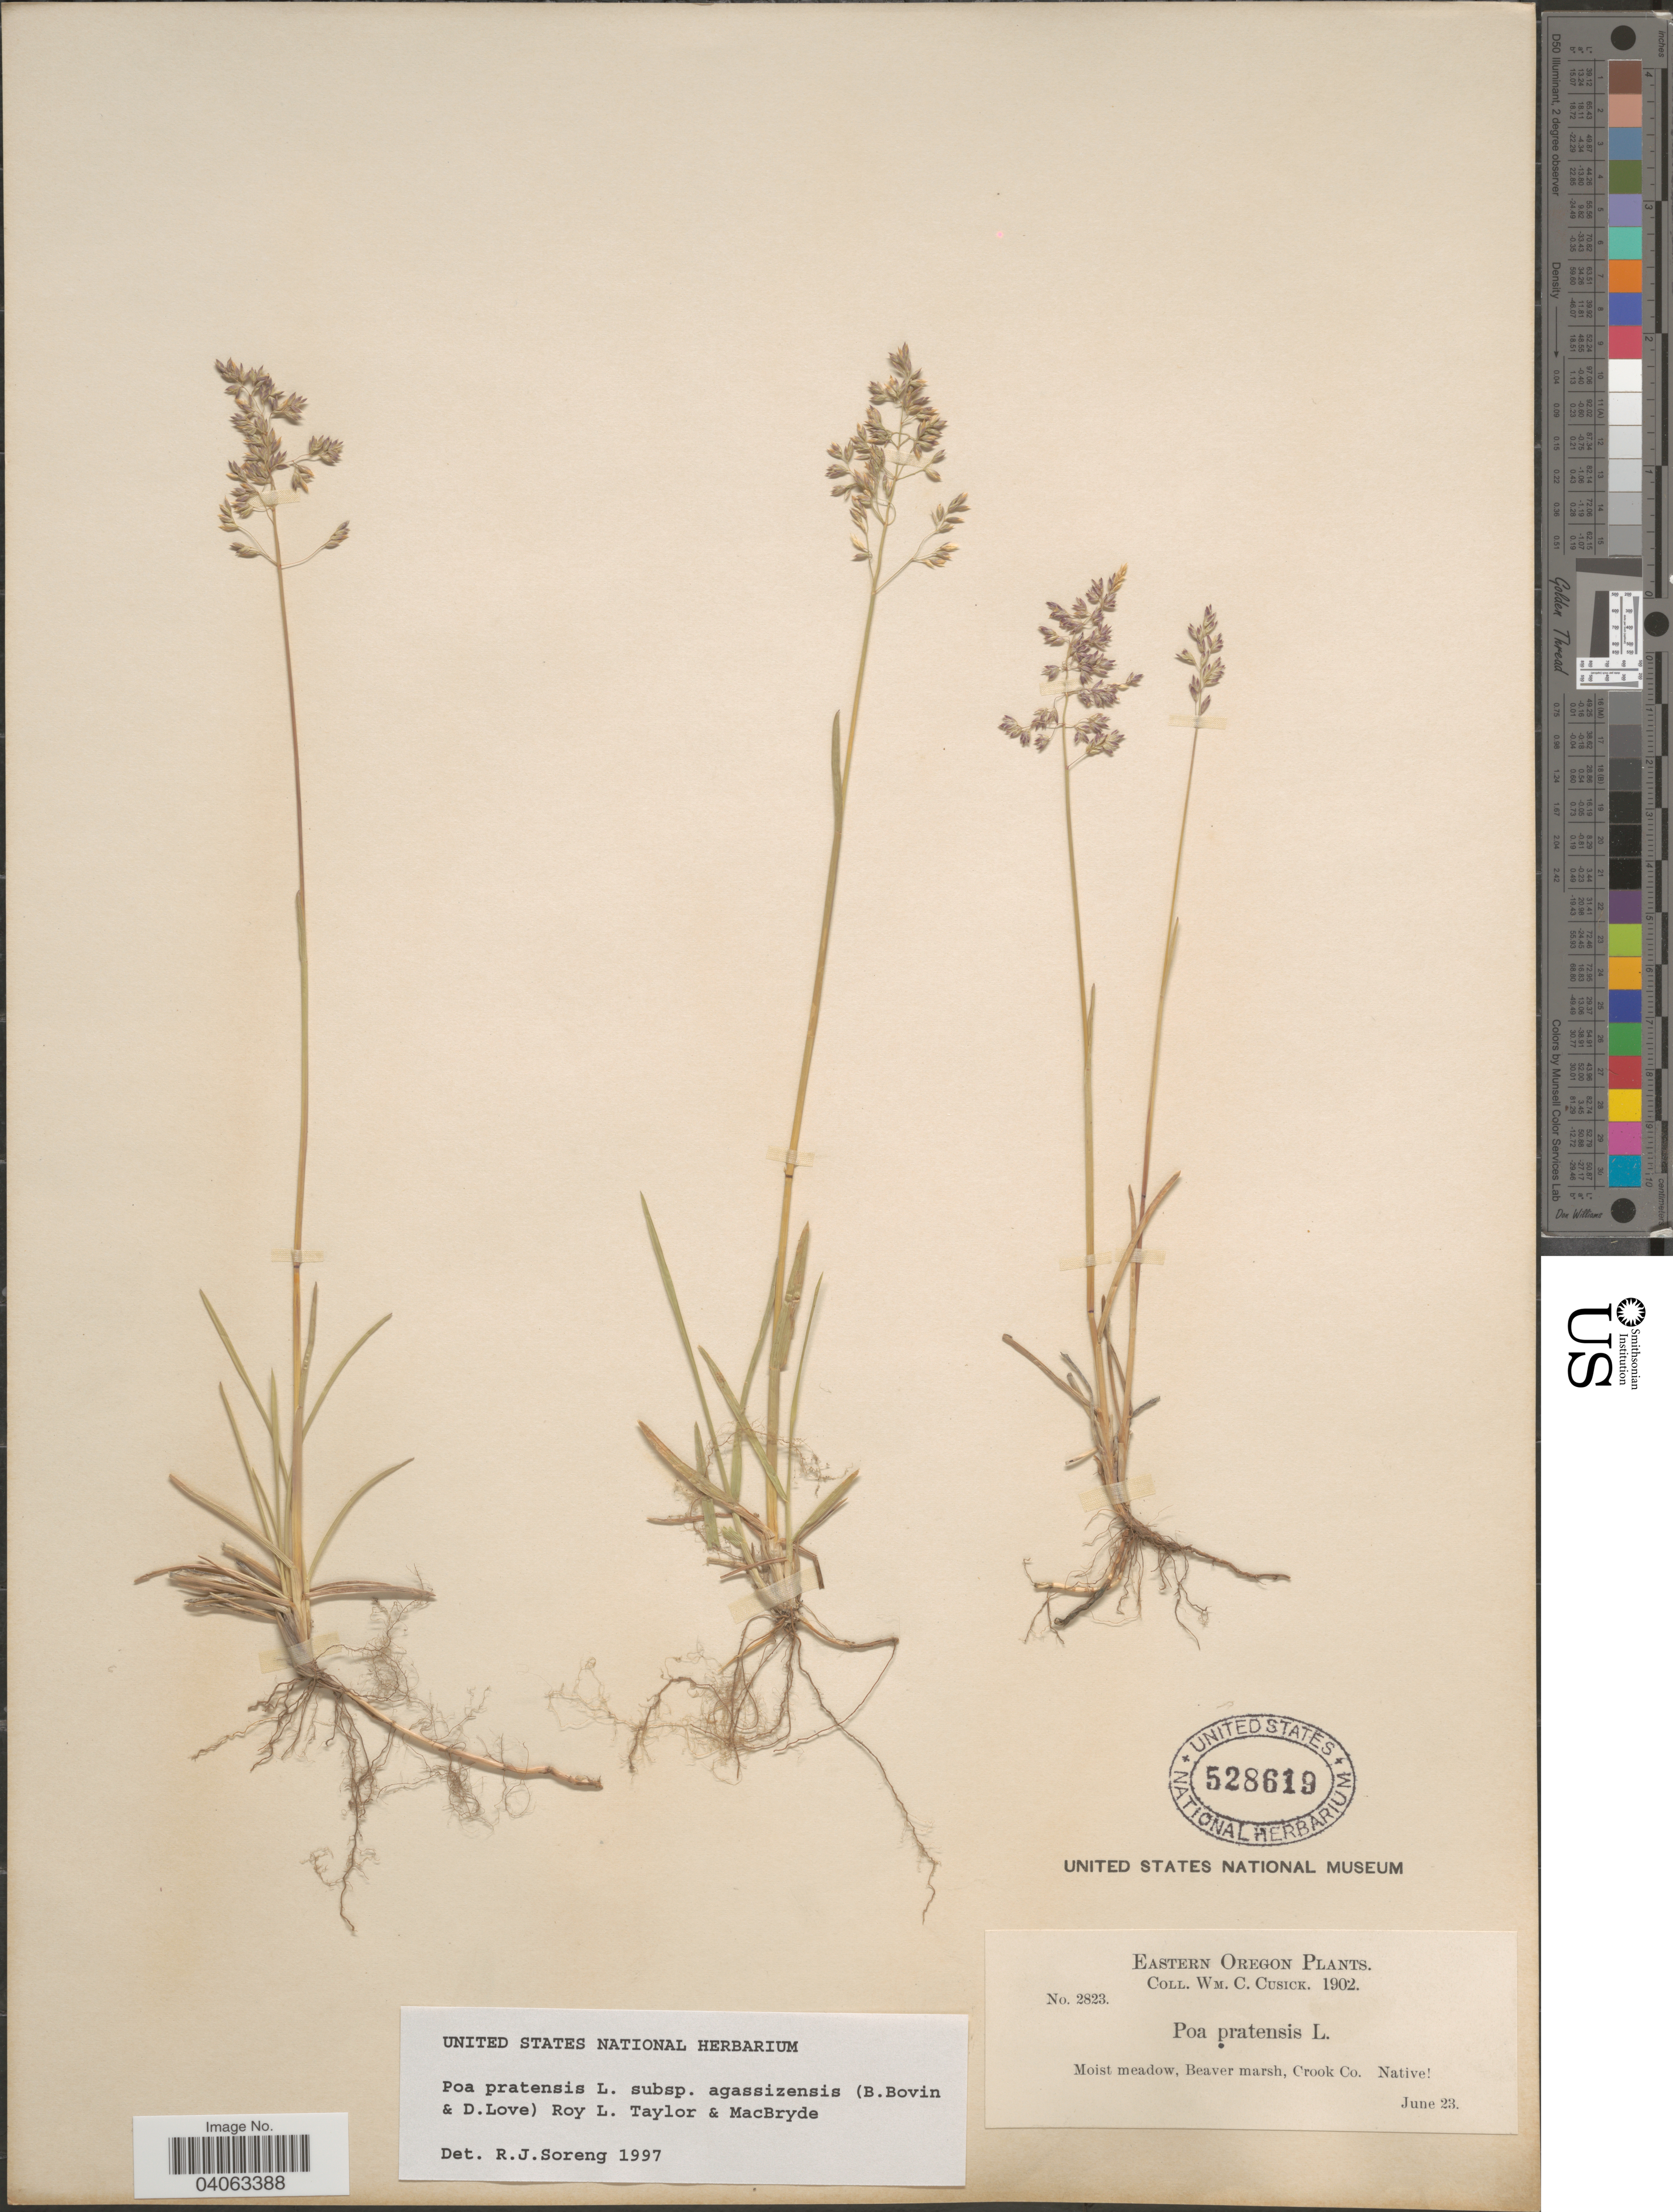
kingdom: Plantae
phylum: Tracheophyta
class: Liliopsida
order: Poales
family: Poaceae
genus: Poa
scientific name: Poa pratensis subsp. agassizensis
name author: (B. Boivin & D. Löve) Roy L. Taylor & MacBryde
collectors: W. C. Cusick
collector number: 2823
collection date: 1902-06-23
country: United States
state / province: Oregon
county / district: Crook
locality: Eastern Oregon. Moist meadow, Beaver marsh, Crook Co.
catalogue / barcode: US 528619